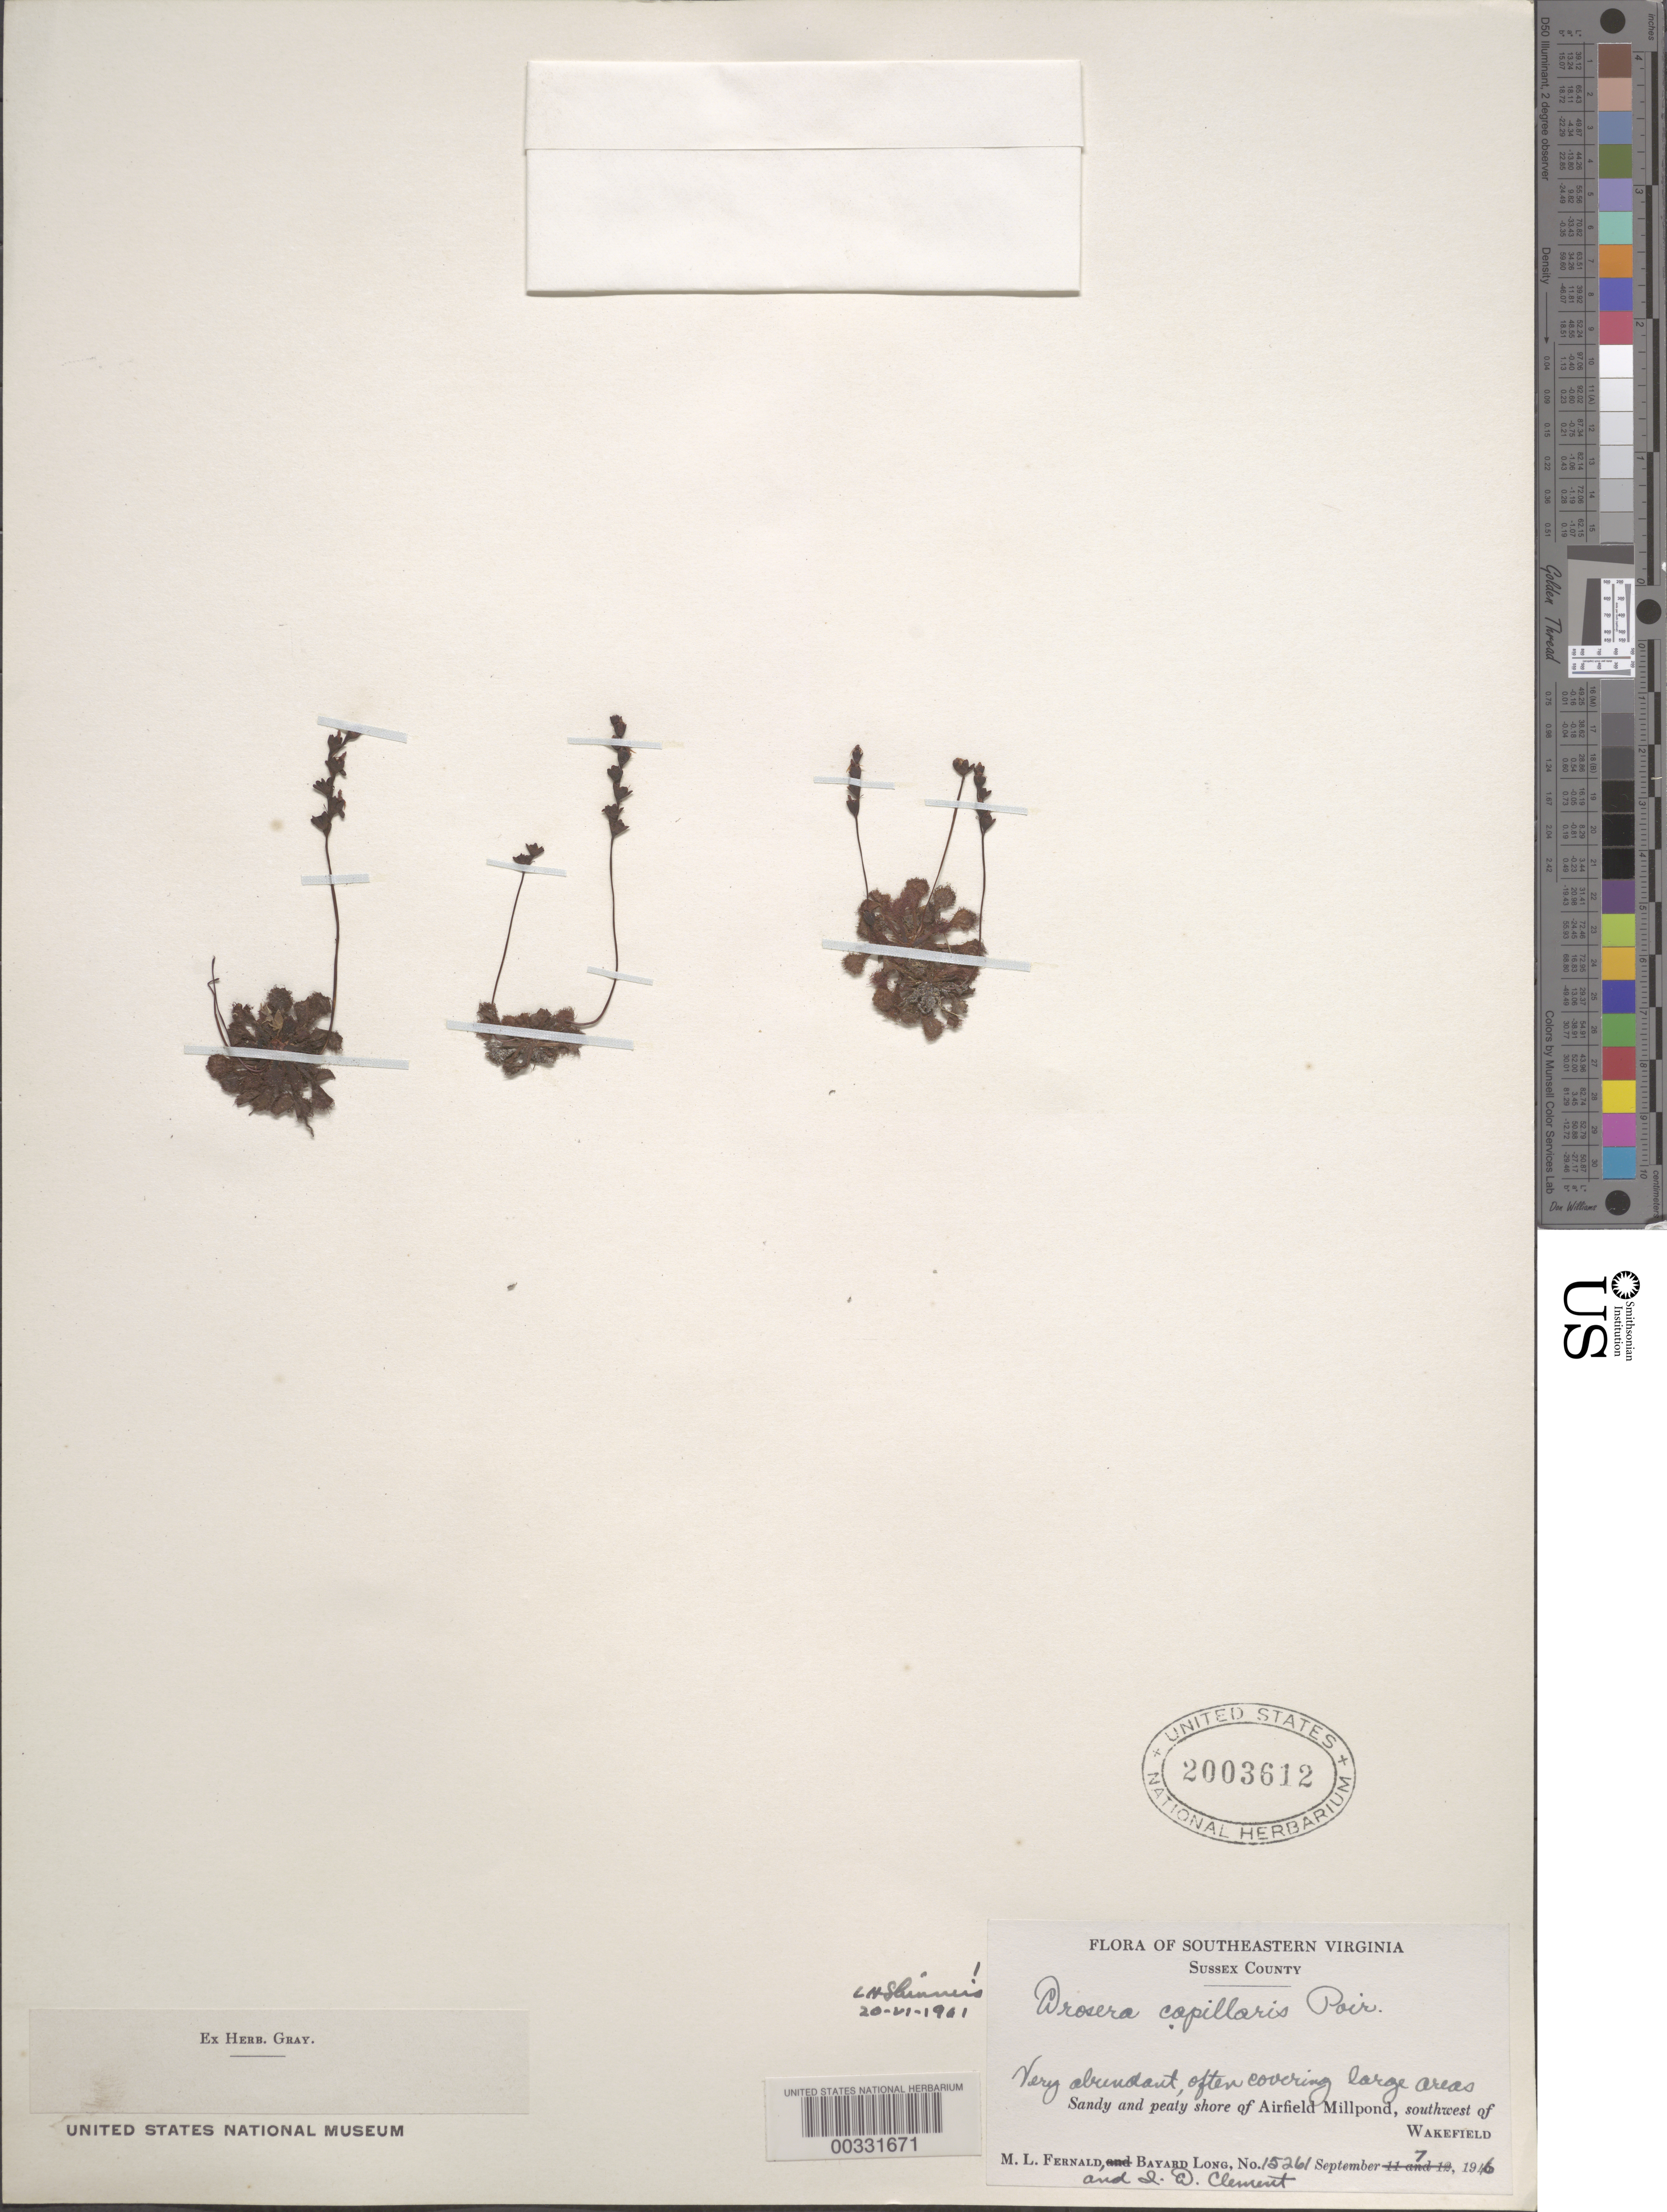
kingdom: Plantae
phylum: Tracheophyta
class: Magnoliopsida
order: Caryophyllales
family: Droseraceae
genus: Drosera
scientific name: Drosera capillaris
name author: Poir.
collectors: M. L. Fernald, B. H. Long & I. Clement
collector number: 15261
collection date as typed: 07 Sep 1946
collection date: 1946-09-07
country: United States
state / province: Virginia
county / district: Sussex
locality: Airfield millpond, southwest of wakefield.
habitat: Sandy and peaty shore.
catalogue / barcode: US 2003612